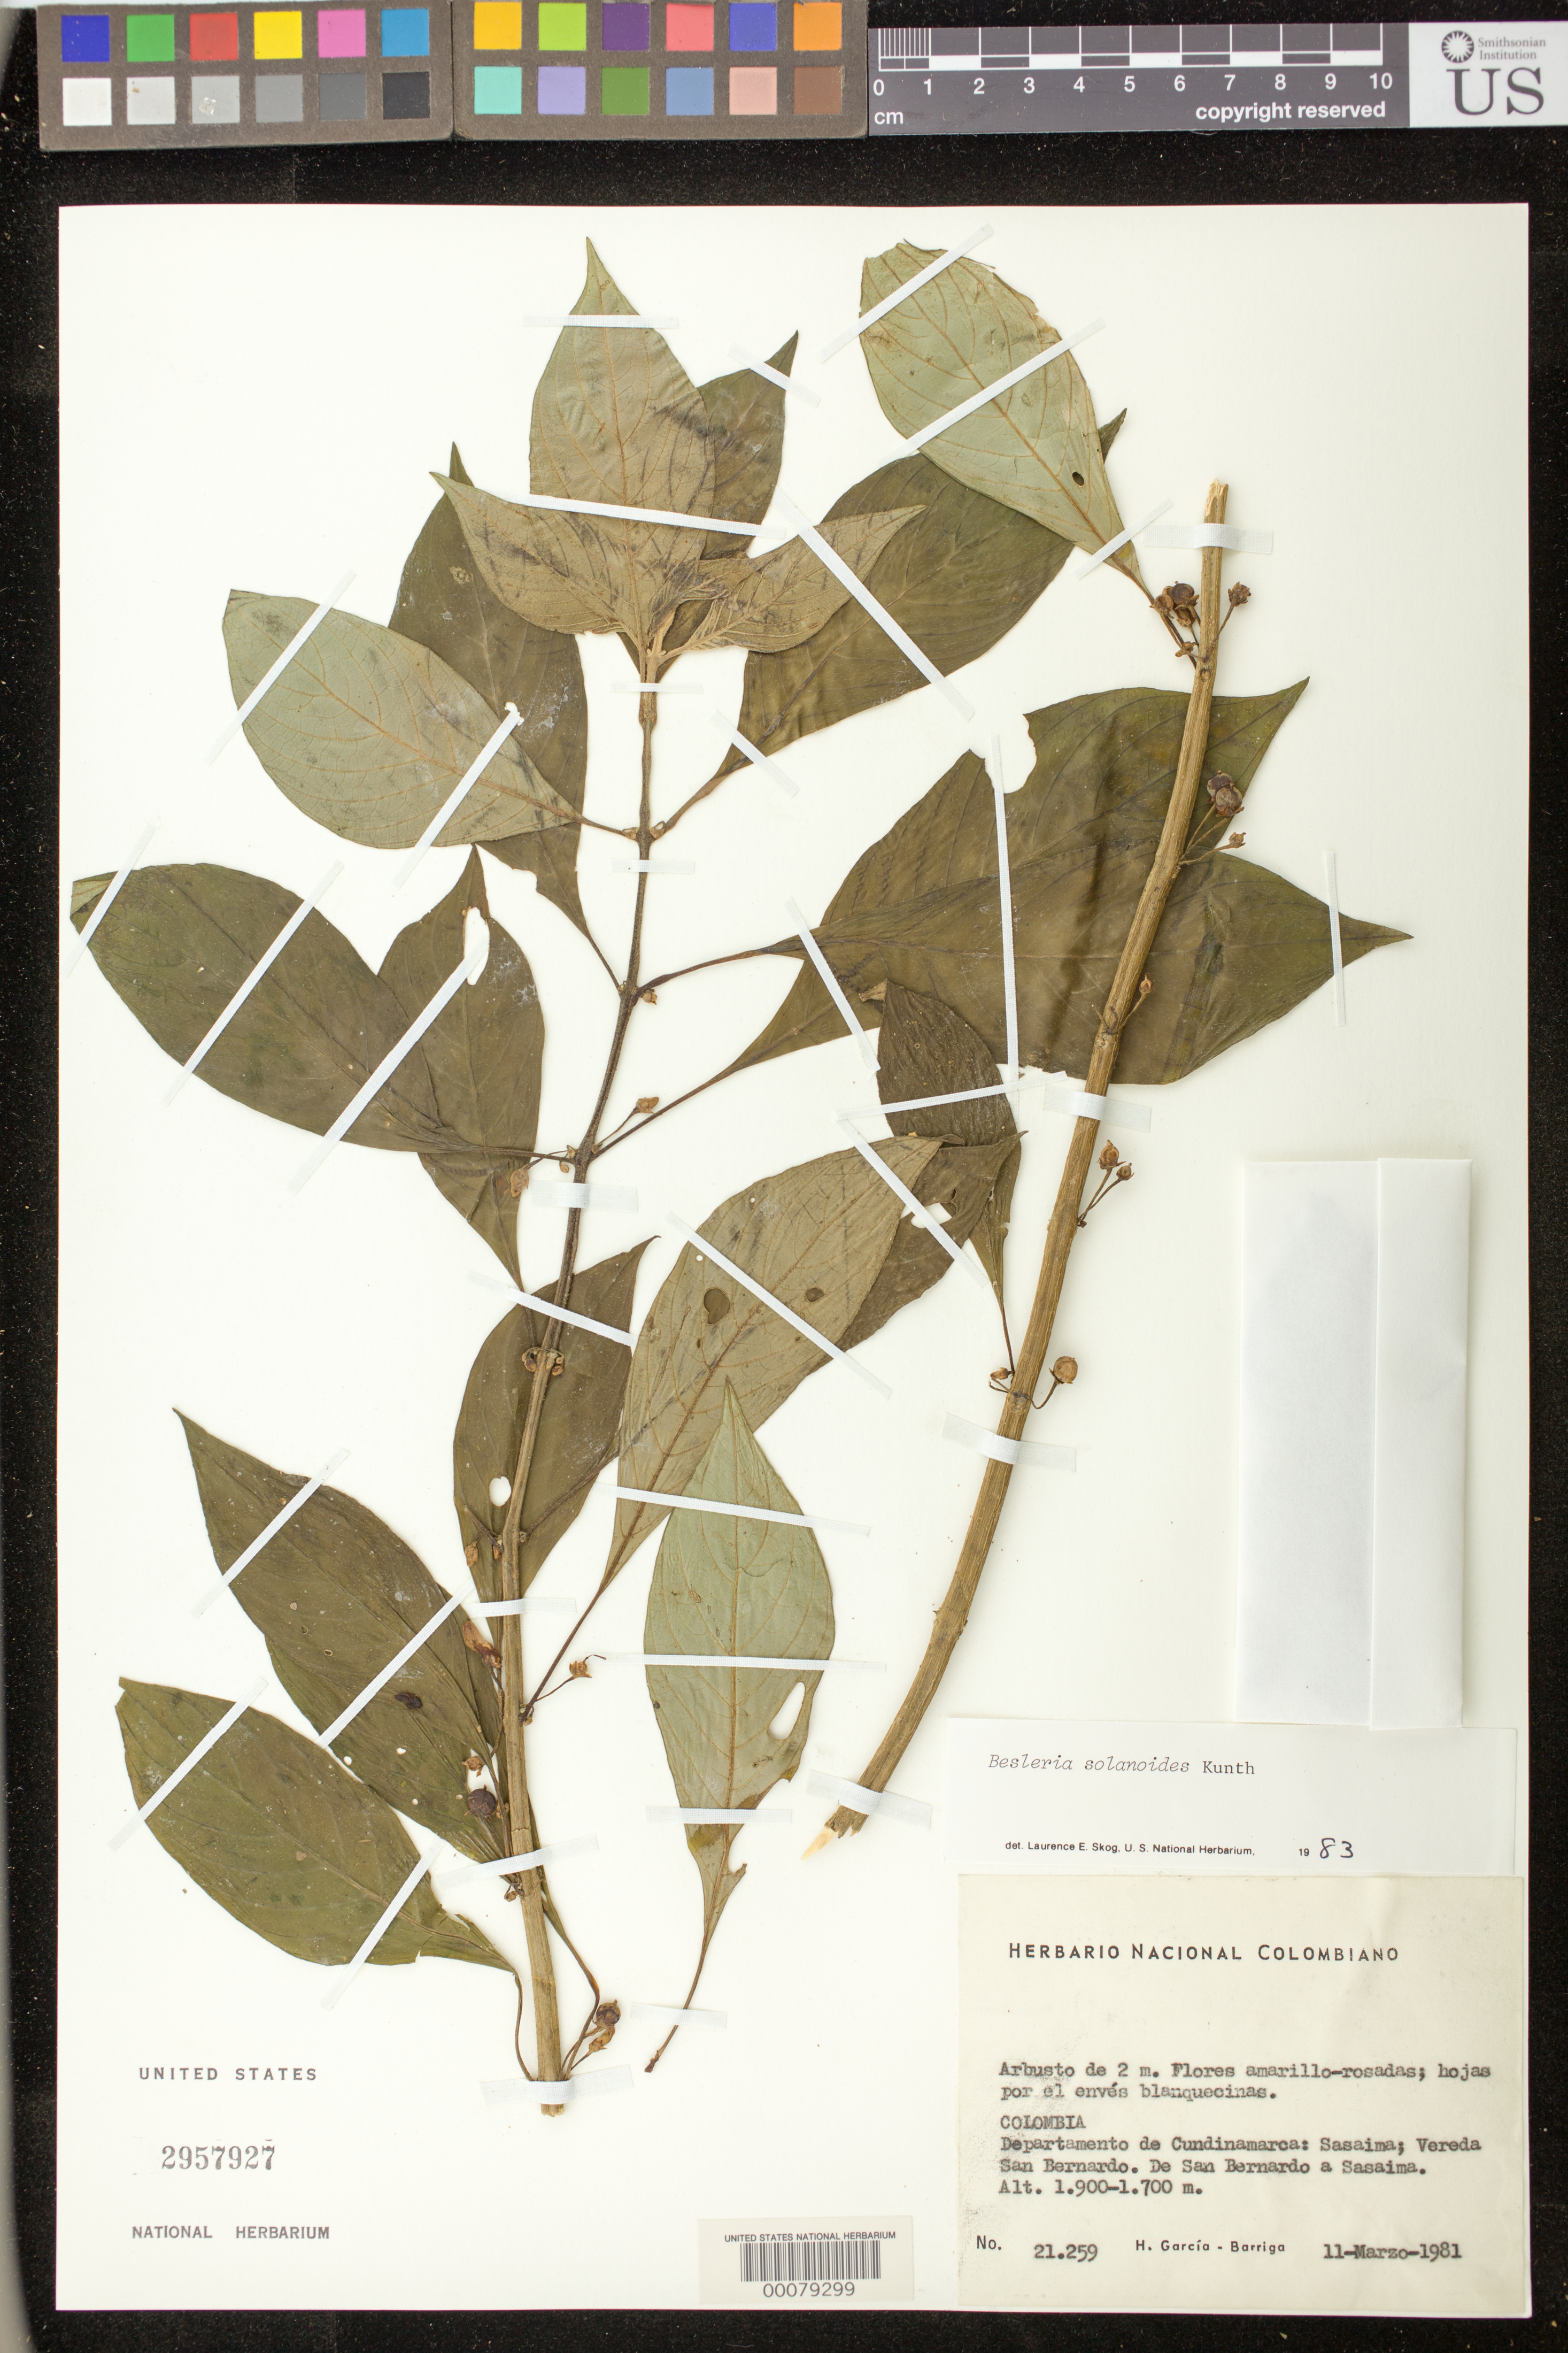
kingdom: Plantae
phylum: Tracheophyta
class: Magnoliopsida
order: Lamiales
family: Gesneriaceae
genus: Besleria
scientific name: Besleria solanoides var. solanoides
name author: Kunth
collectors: H. García Barriga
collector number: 21259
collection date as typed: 11 Mar 1981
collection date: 1981-03-11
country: Colombia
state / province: Cundinamarca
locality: Sasaima, San Bernardo path, from San Bernardo to Sasaima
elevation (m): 1700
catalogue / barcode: US 2957927